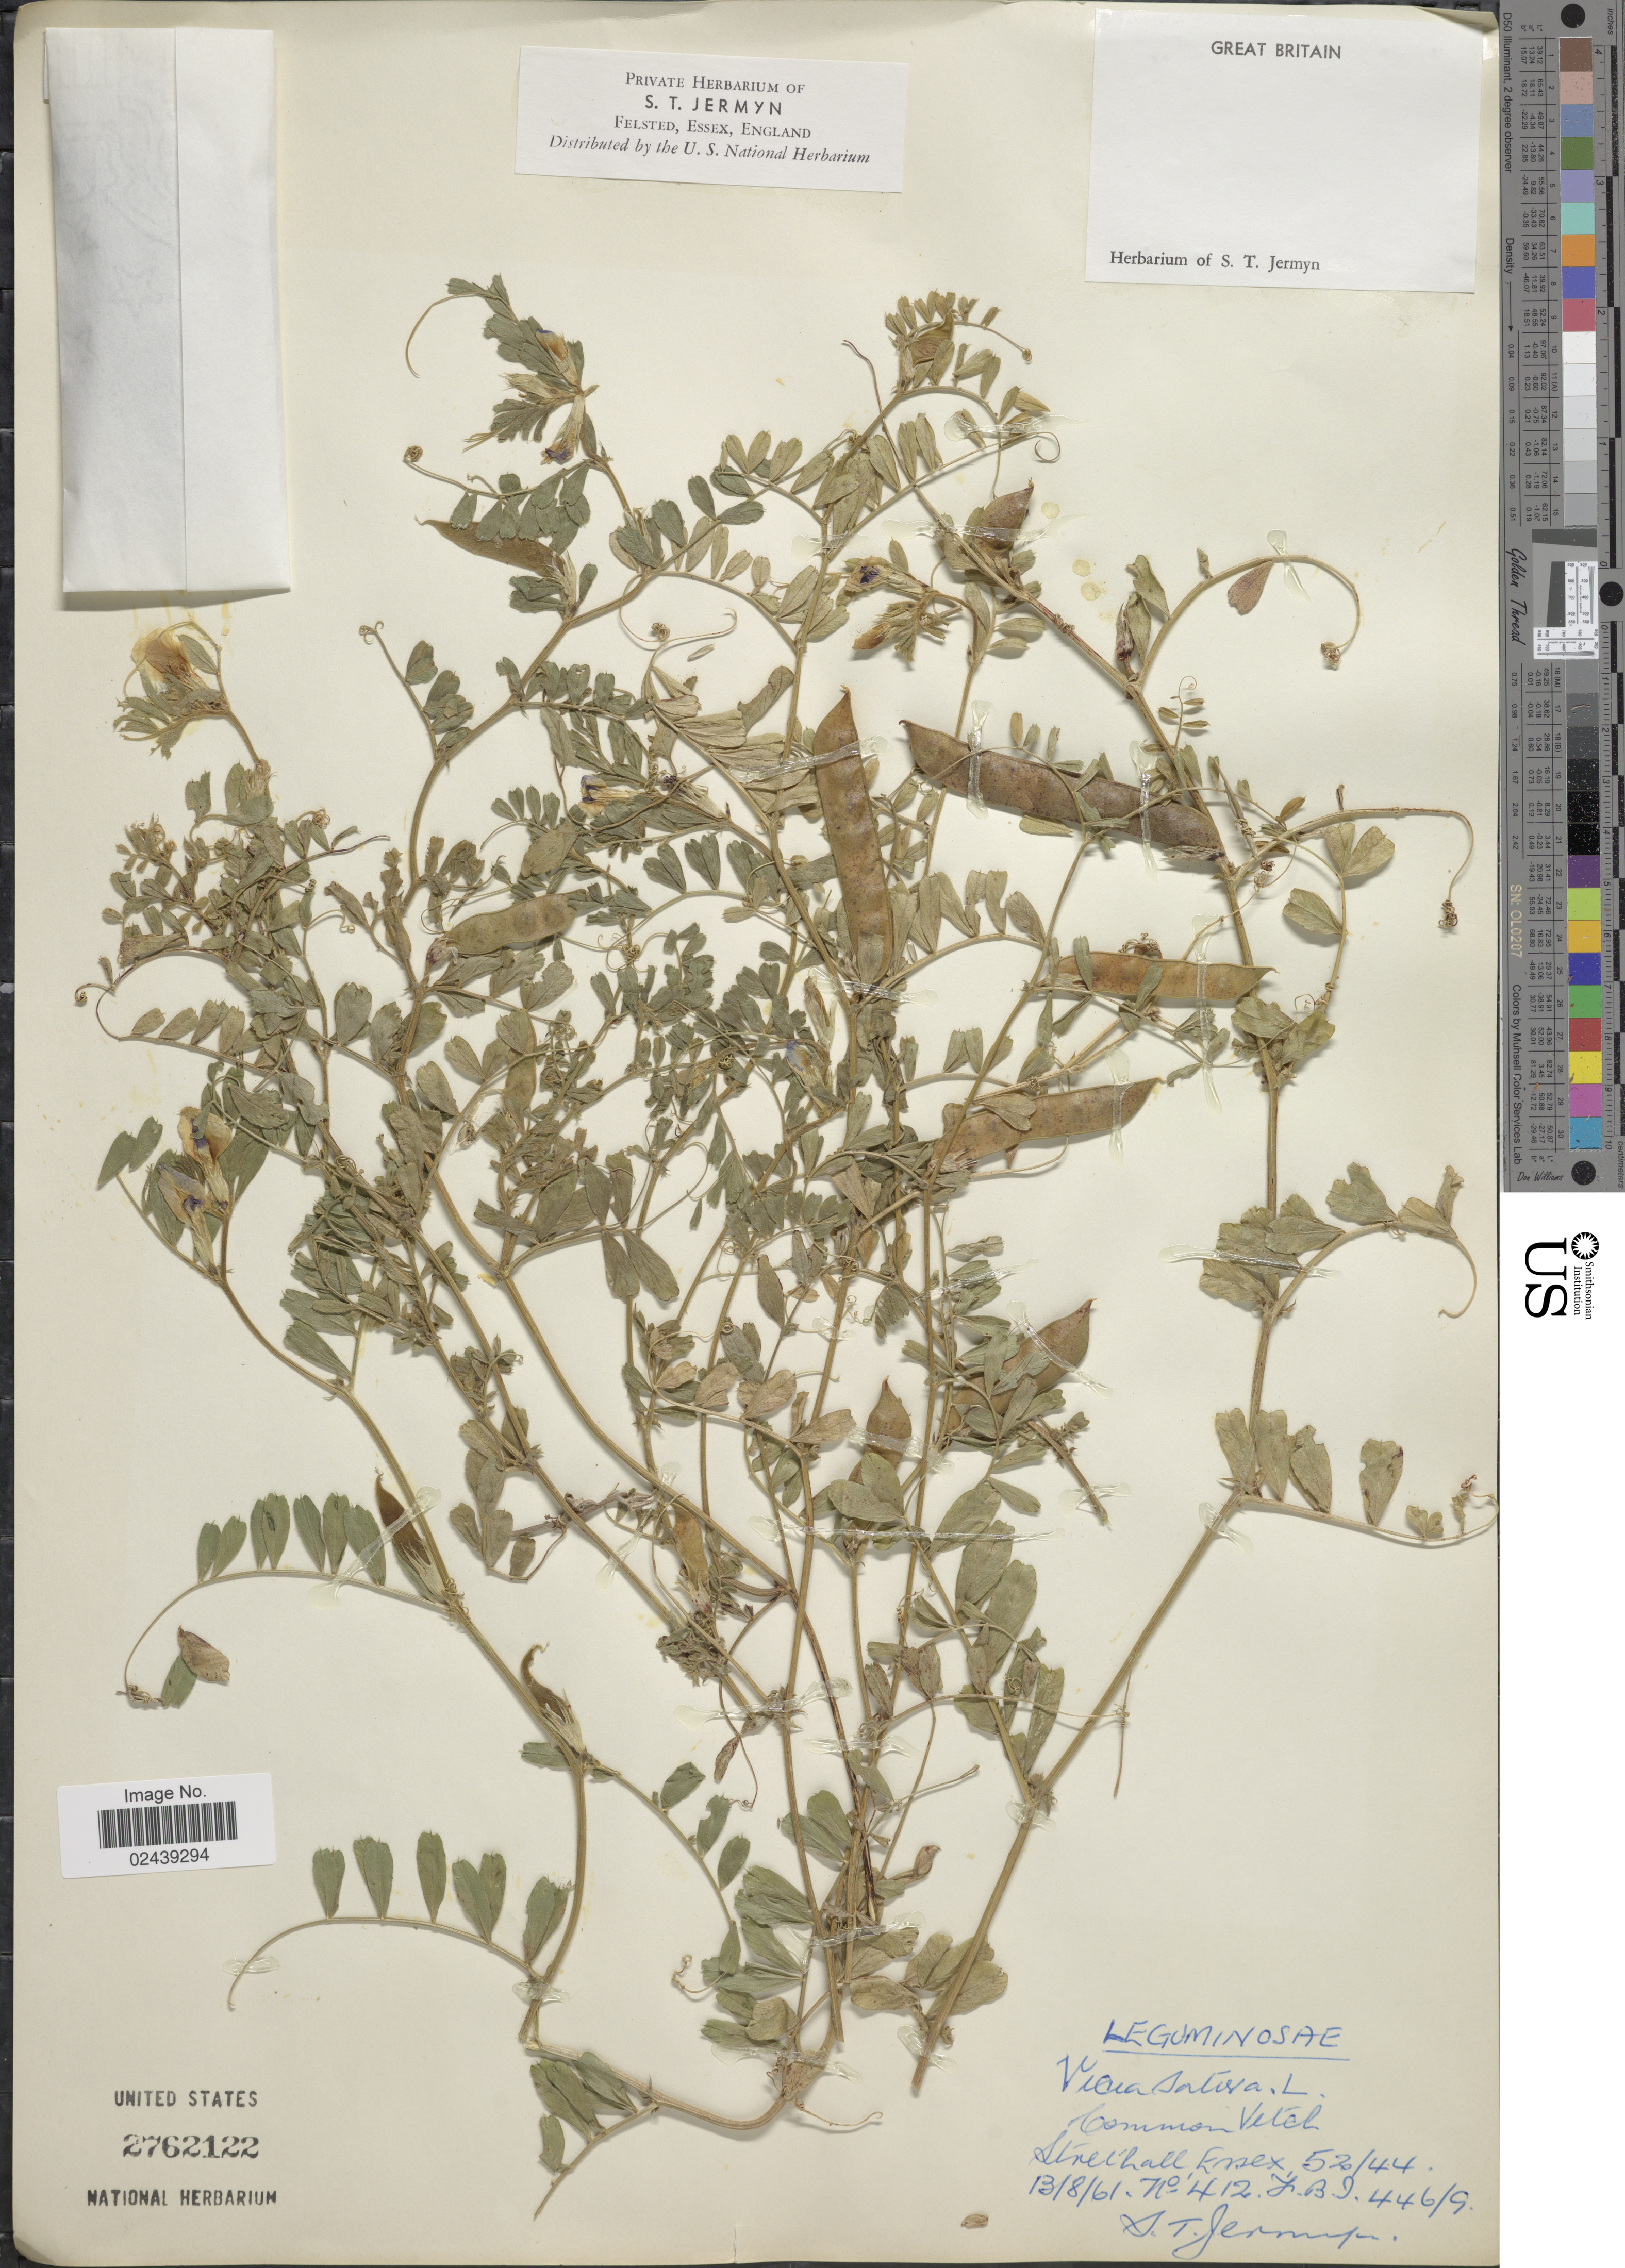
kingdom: Plantae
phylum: Tracheophyta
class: Magnoliopsida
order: Fabales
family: Fabaceae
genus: Vicia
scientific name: Vicia sativa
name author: L.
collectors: S. Jermyn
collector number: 412/J.B.I.446/9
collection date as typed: Transcribed d/m/y: 13/8/61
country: United Kingdom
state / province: England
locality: Strethall, Essex, 52/44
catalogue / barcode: US 2762122